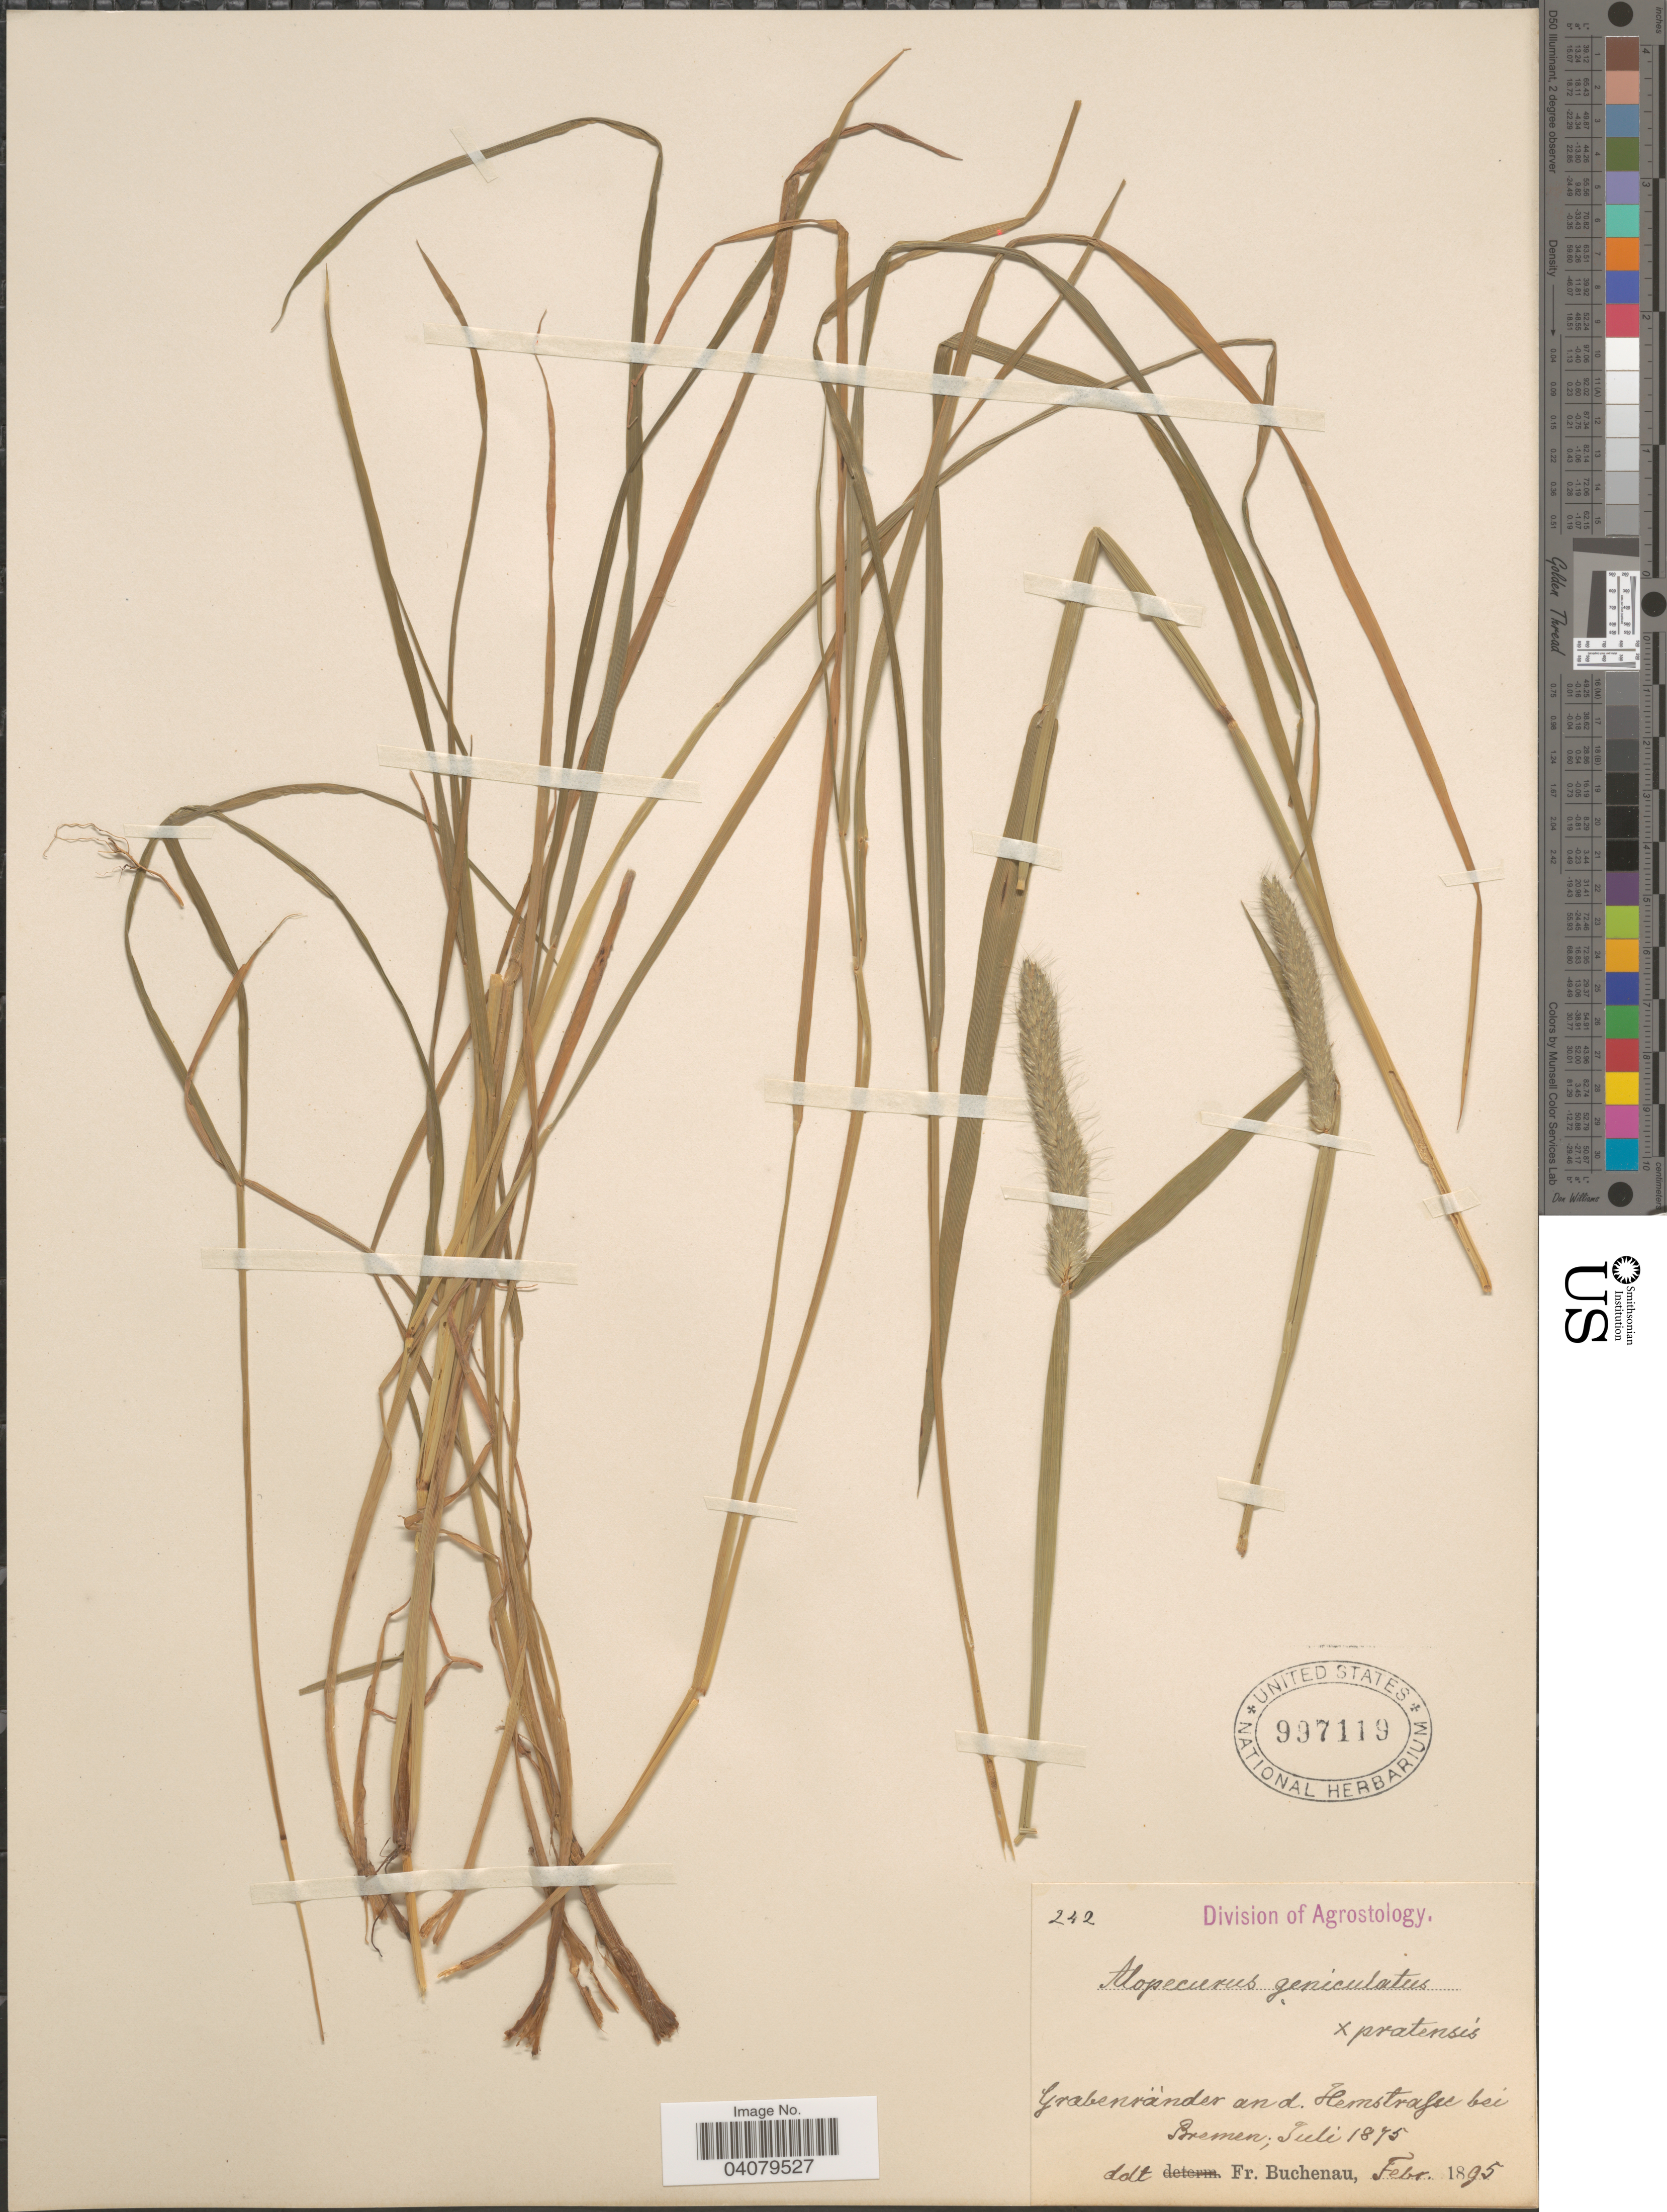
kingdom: Plantae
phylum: Tracheophyta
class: Liliopsida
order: Poales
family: Poaceae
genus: Alopecurus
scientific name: Alopecurus geniculatus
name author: L.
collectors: F. Buchenau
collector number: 242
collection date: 1875-07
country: Germany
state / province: Bremen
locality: Grabenränder an d. Hemstrasse.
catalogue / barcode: US 997119